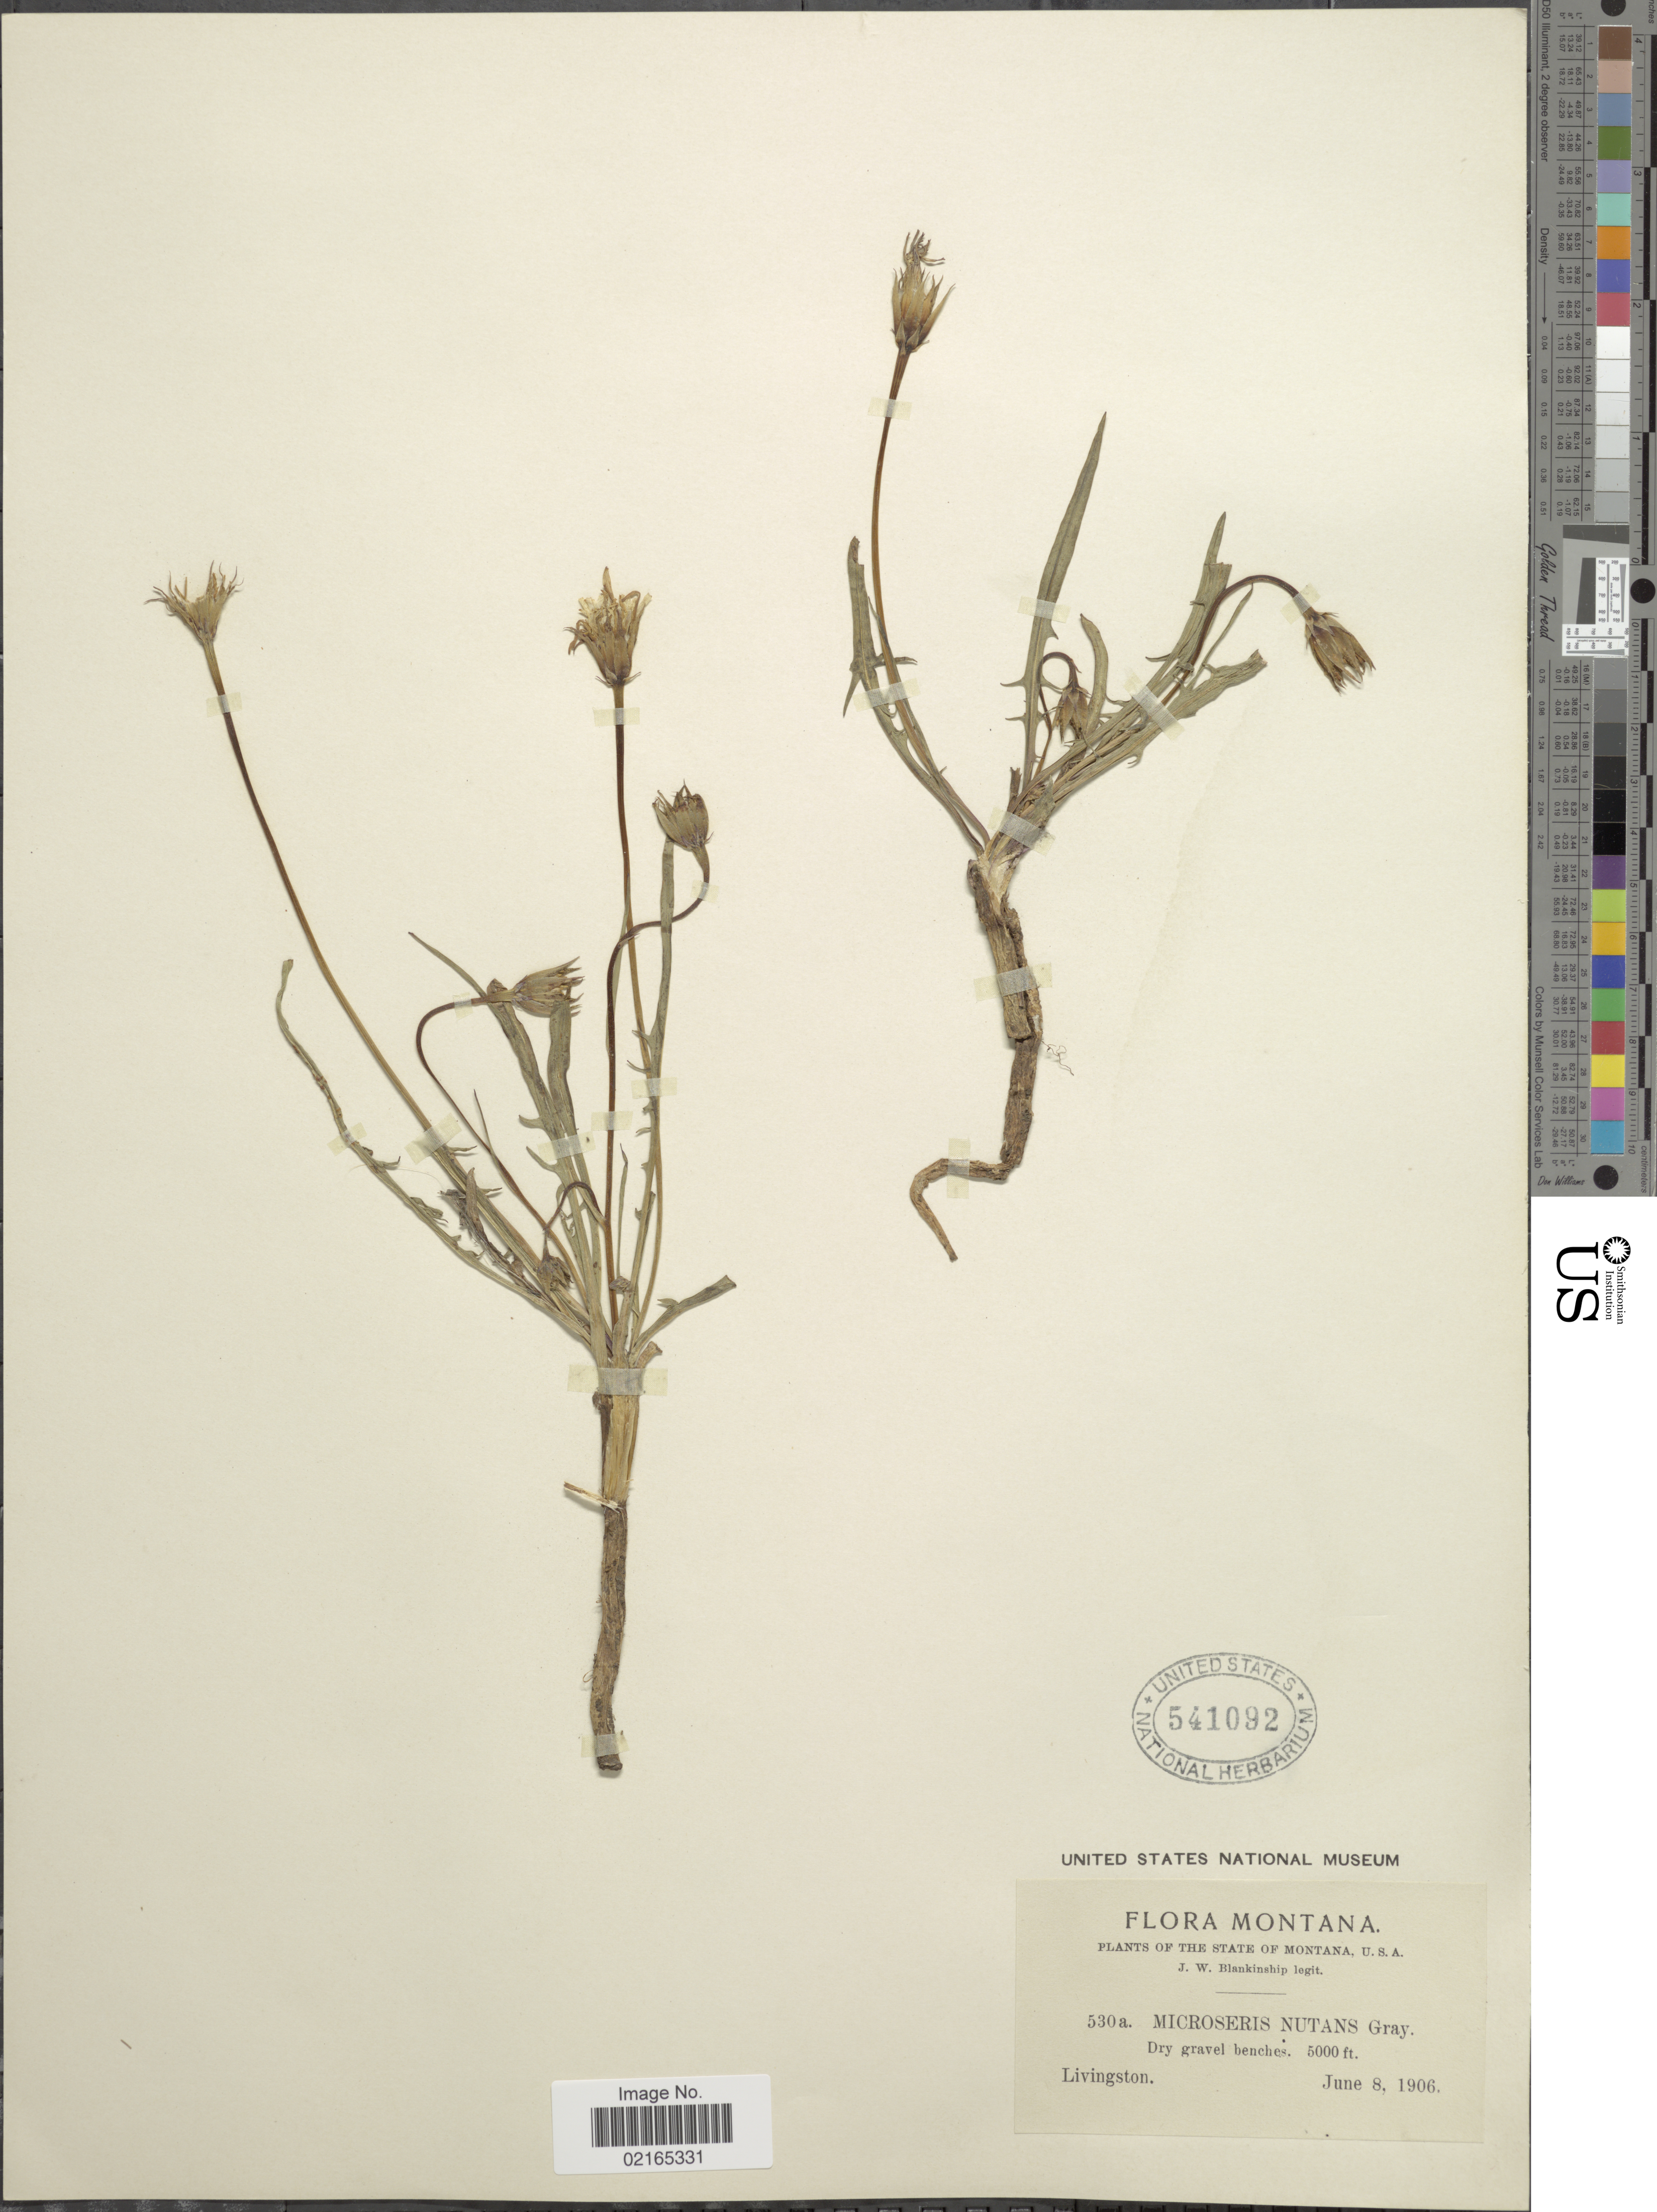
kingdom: Plantae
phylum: Tracheophyta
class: Magnoliopsida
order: Asterales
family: Asteraceae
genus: Microseris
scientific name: Microseris nutans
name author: (Hook.) Sch. Bip.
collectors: J. W. Blankinship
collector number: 530a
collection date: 1906-06-08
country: United States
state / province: Montana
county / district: Park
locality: Dry gravel benches, Livingston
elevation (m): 1524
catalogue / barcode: US 541092